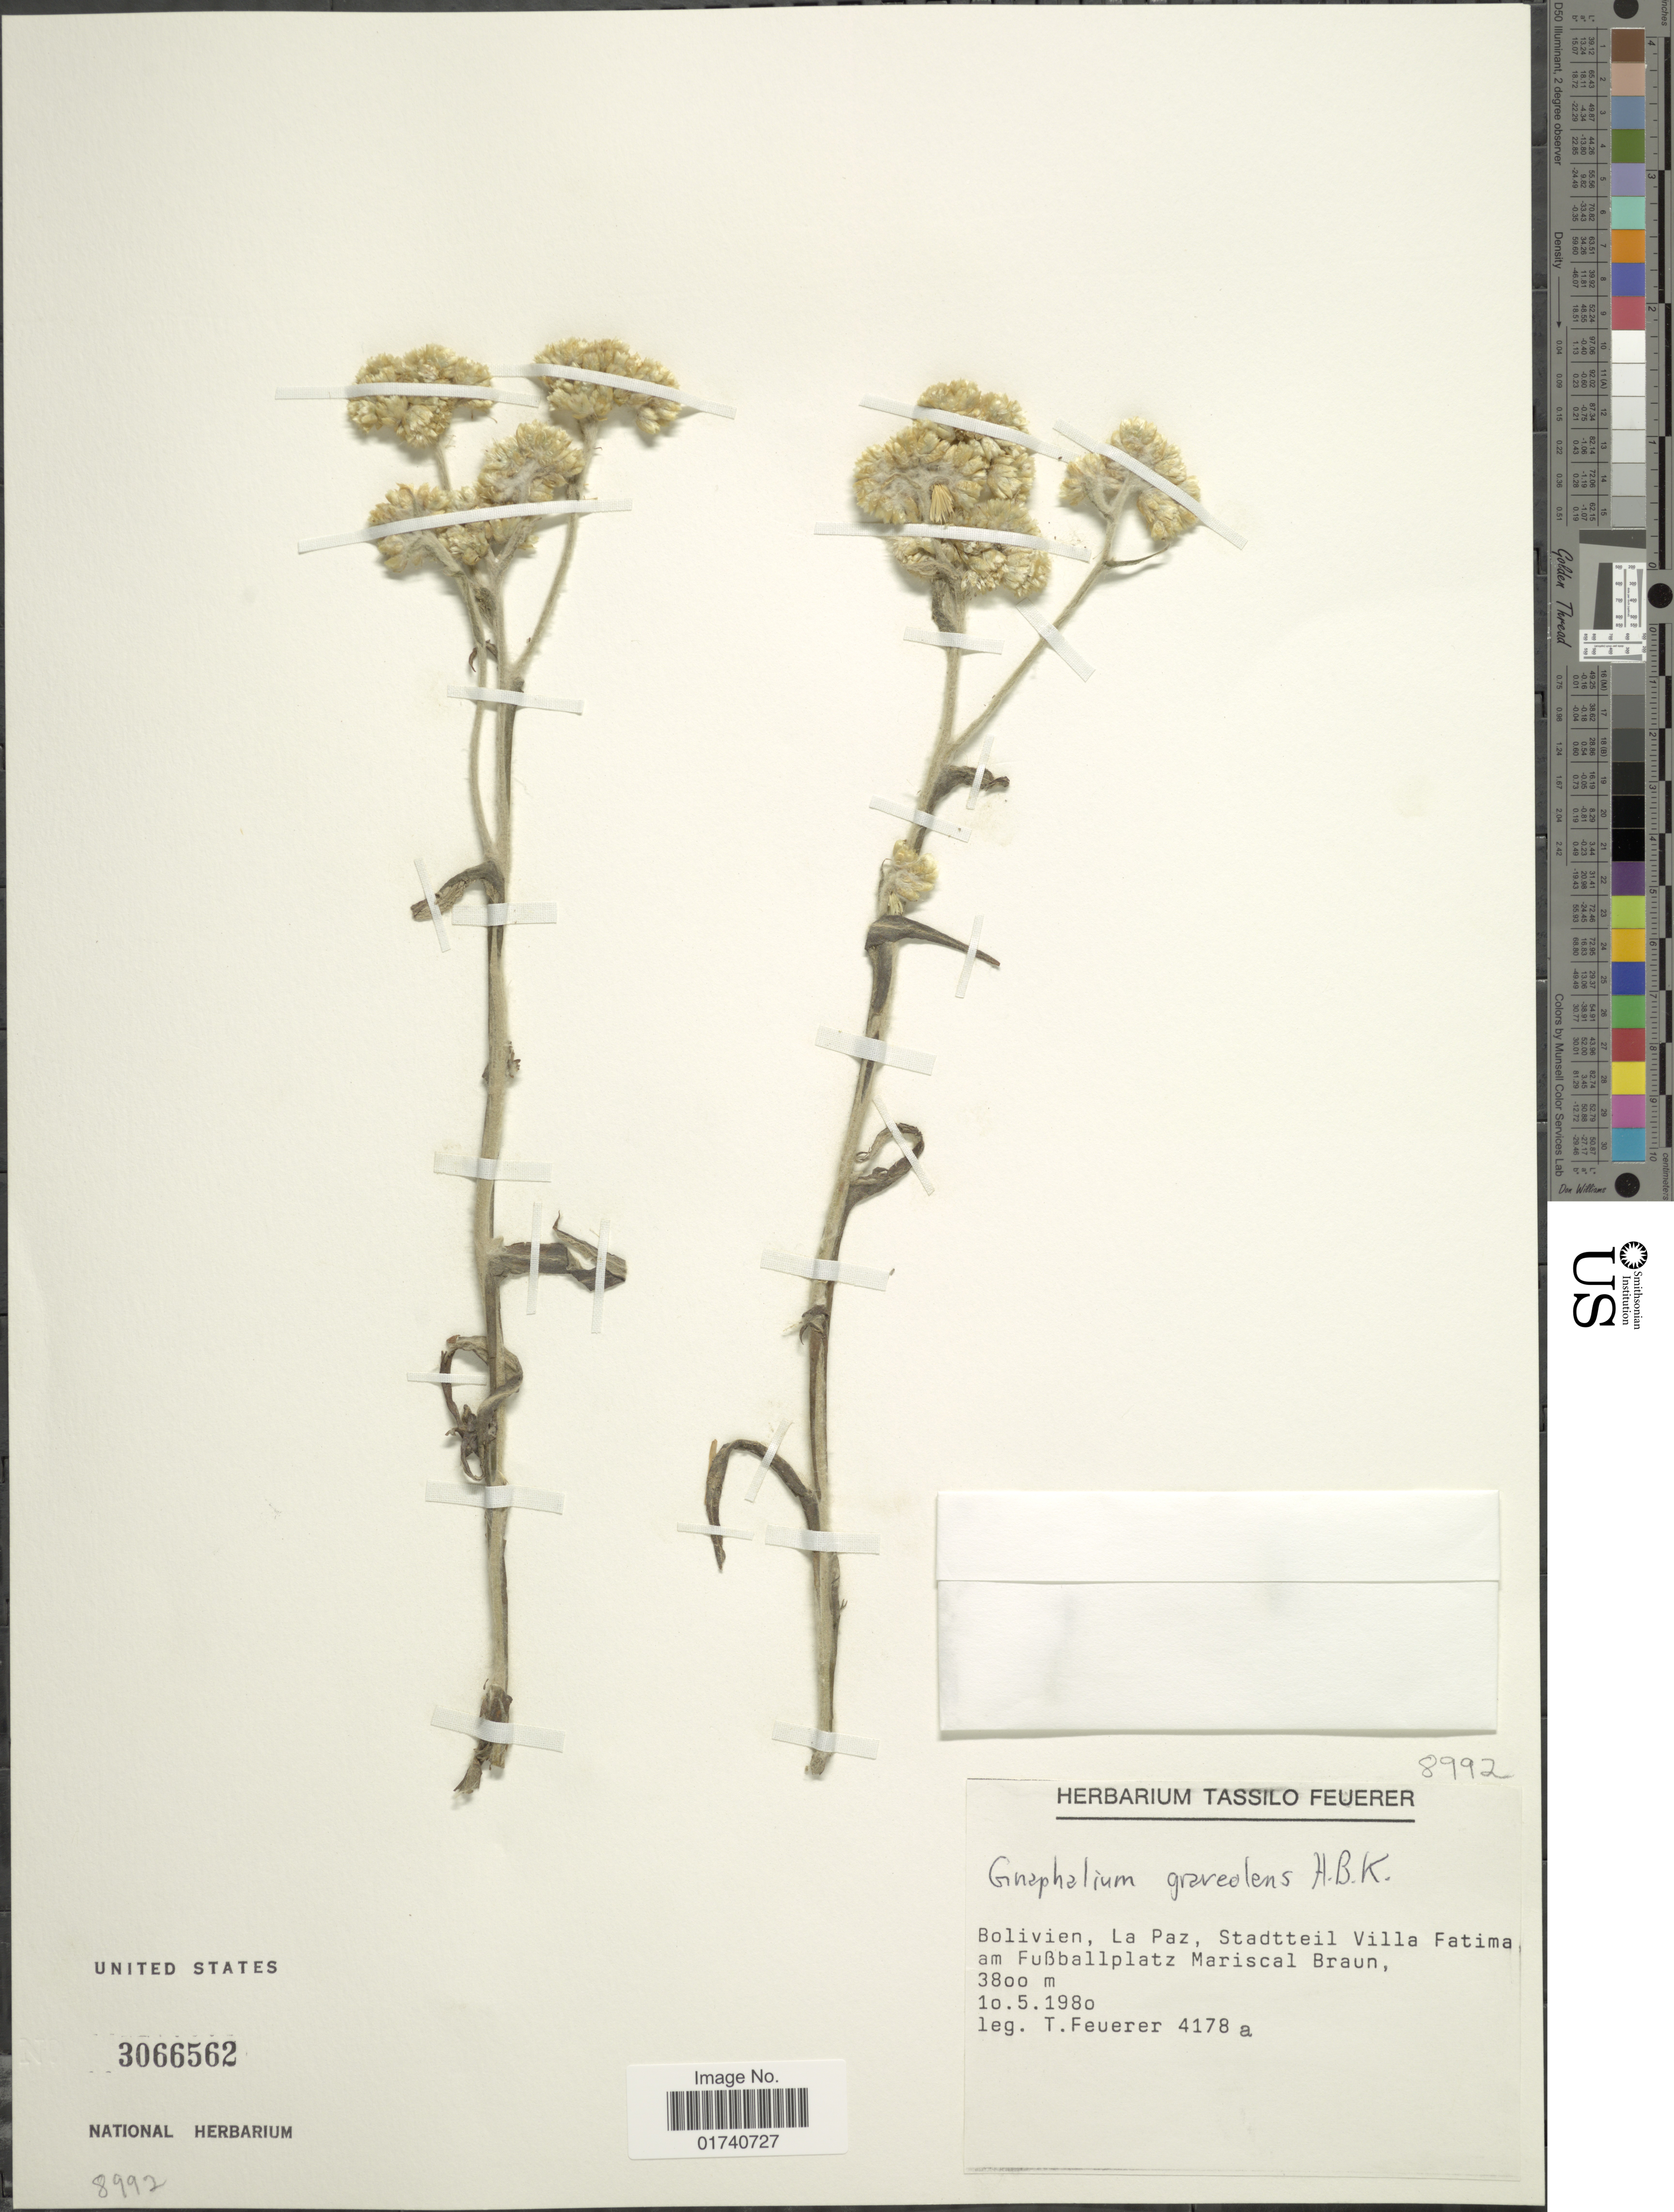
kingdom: Plantae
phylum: Tracheophyta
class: Magnoliopsida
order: Asterales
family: Asteraceae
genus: Pseudognaphalium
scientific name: Pseudognaphalium graveolens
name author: Anderb.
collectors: T. Feuerer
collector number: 4178a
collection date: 1980-05-10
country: Bolivia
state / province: La Paz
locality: Bolivien, La Paz, Stadtteil Villa Fatima am Fubballplatz Mariscal Braun.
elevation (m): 3800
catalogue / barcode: US 3066562